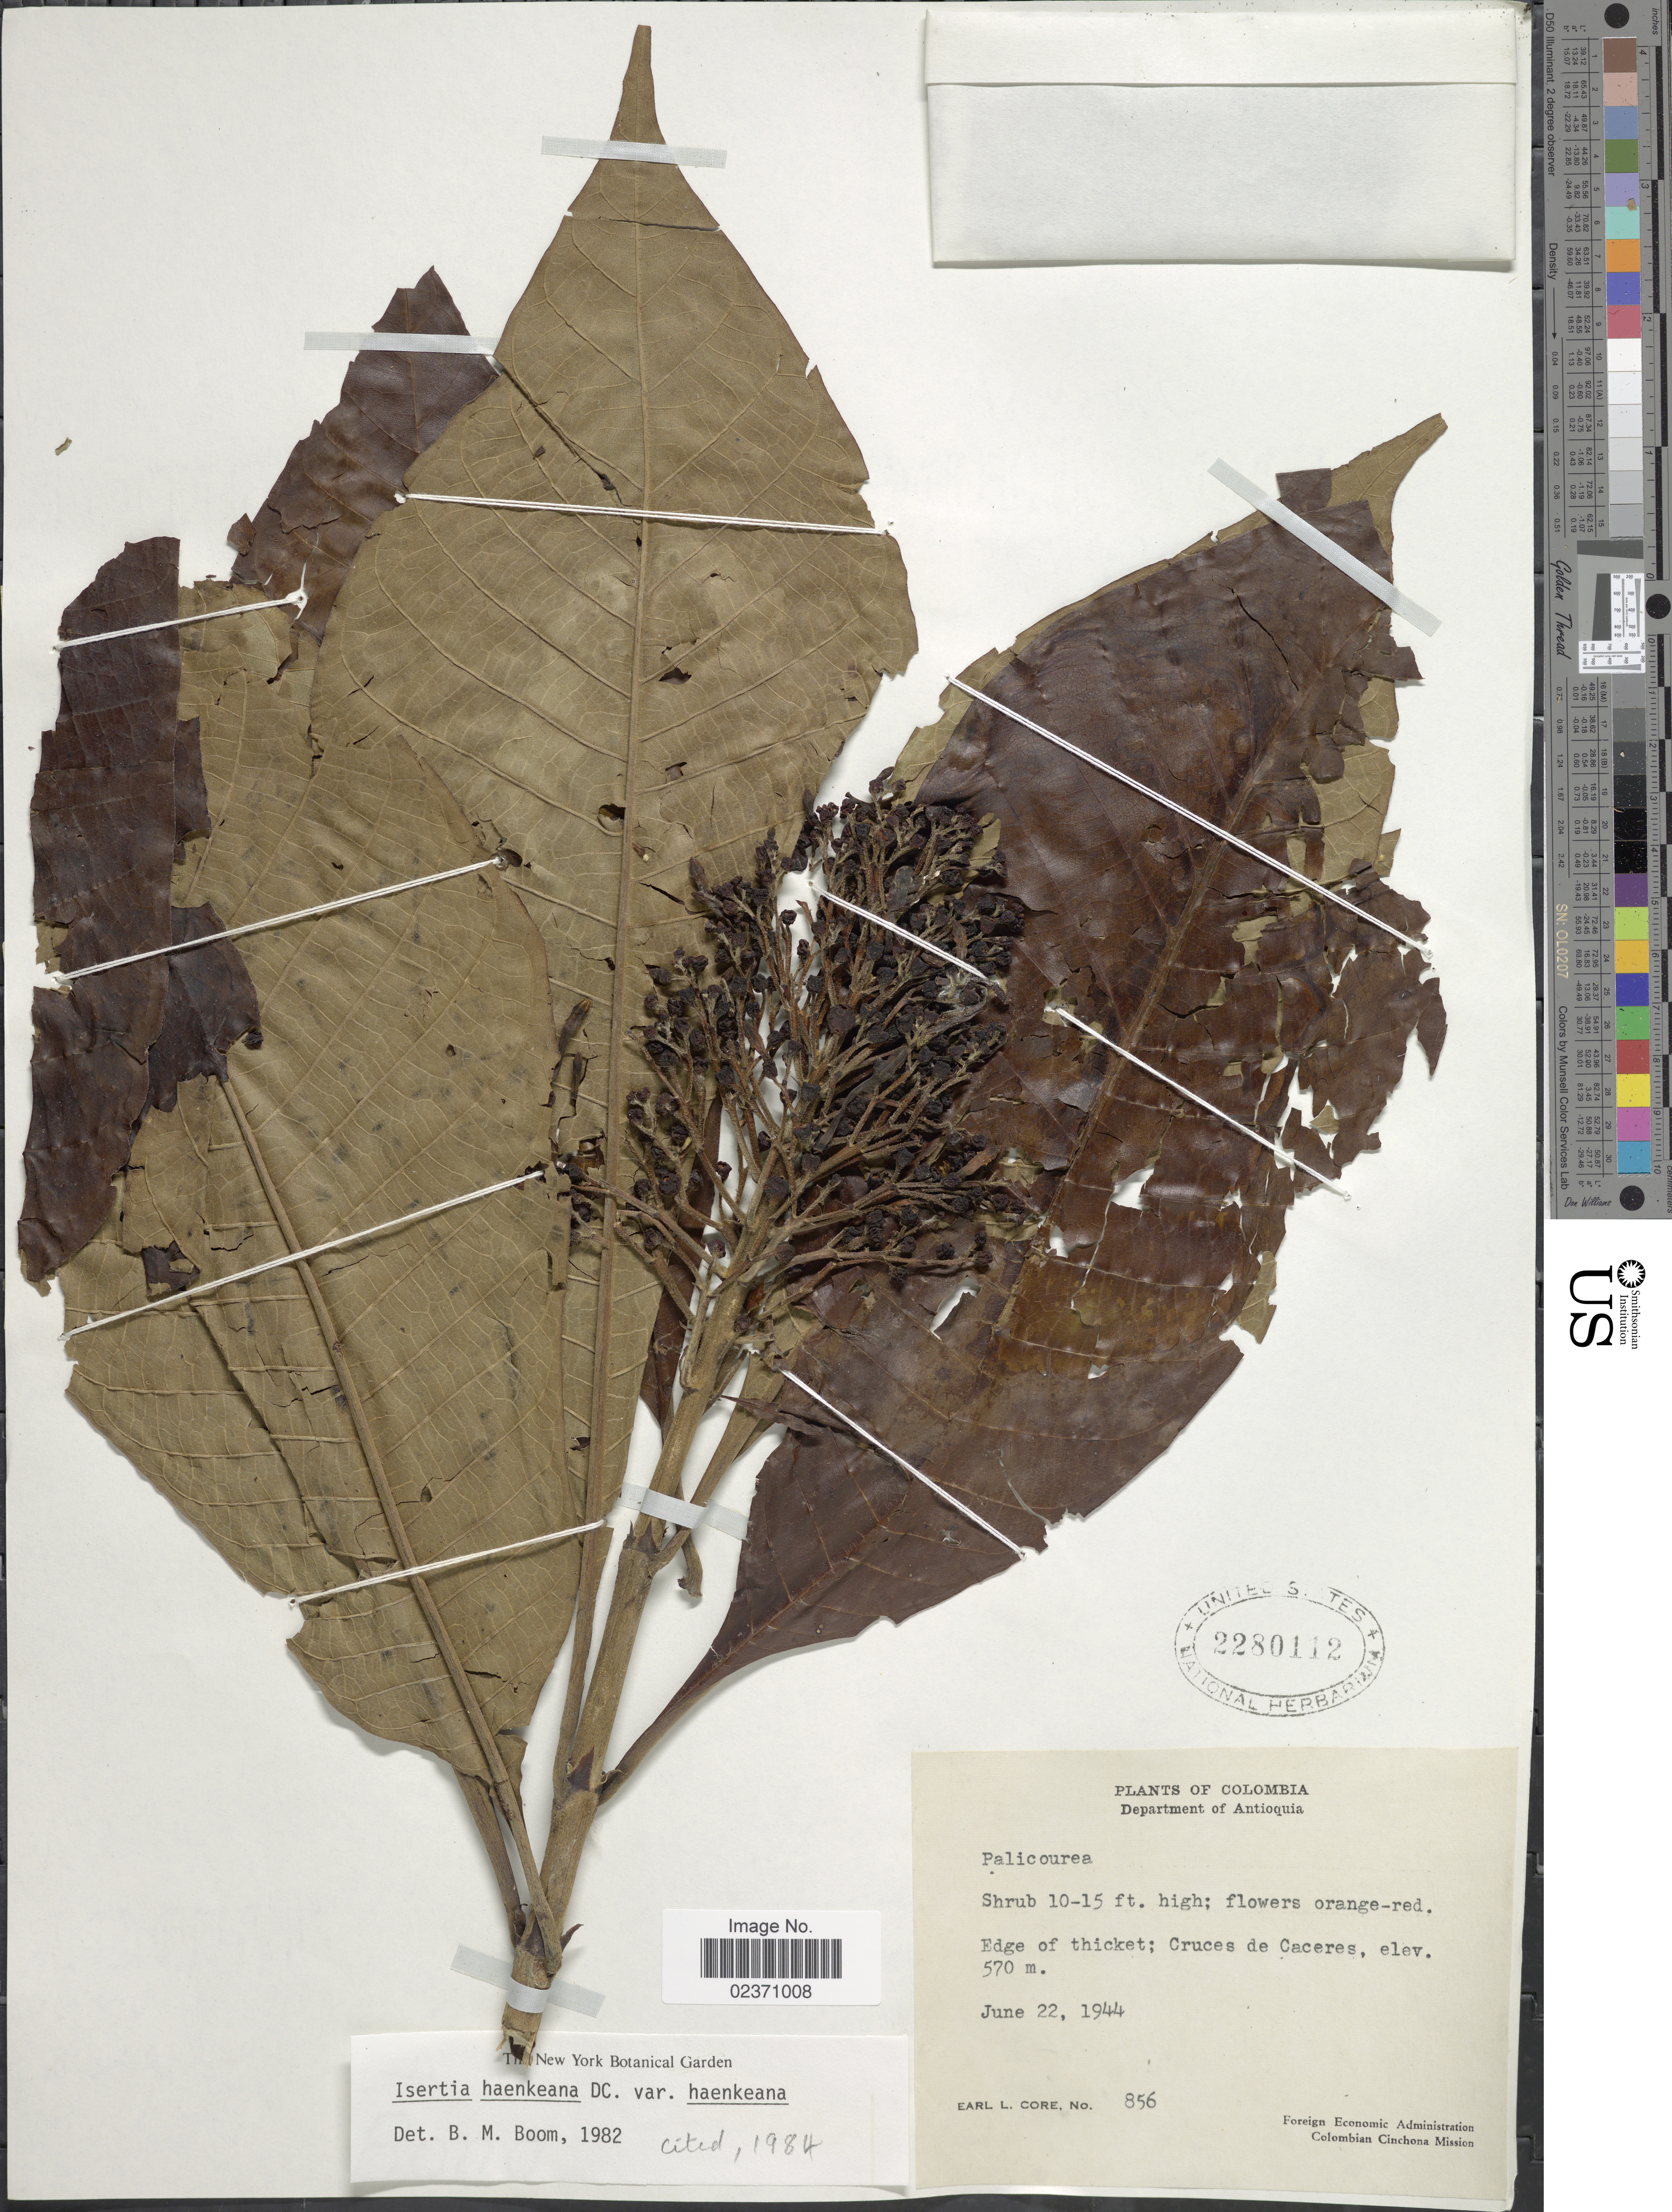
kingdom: Plantae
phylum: Tracheophyta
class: Magnoliopsida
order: Gentianales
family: Rubiaceae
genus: Isertia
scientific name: Isertia haenkeana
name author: DC.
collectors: E. L. Core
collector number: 856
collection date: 1944-06-22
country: Colombia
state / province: Antioquia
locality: Department of Antioquia. Cruces de Caceres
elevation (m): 570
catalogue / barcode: US 2280112